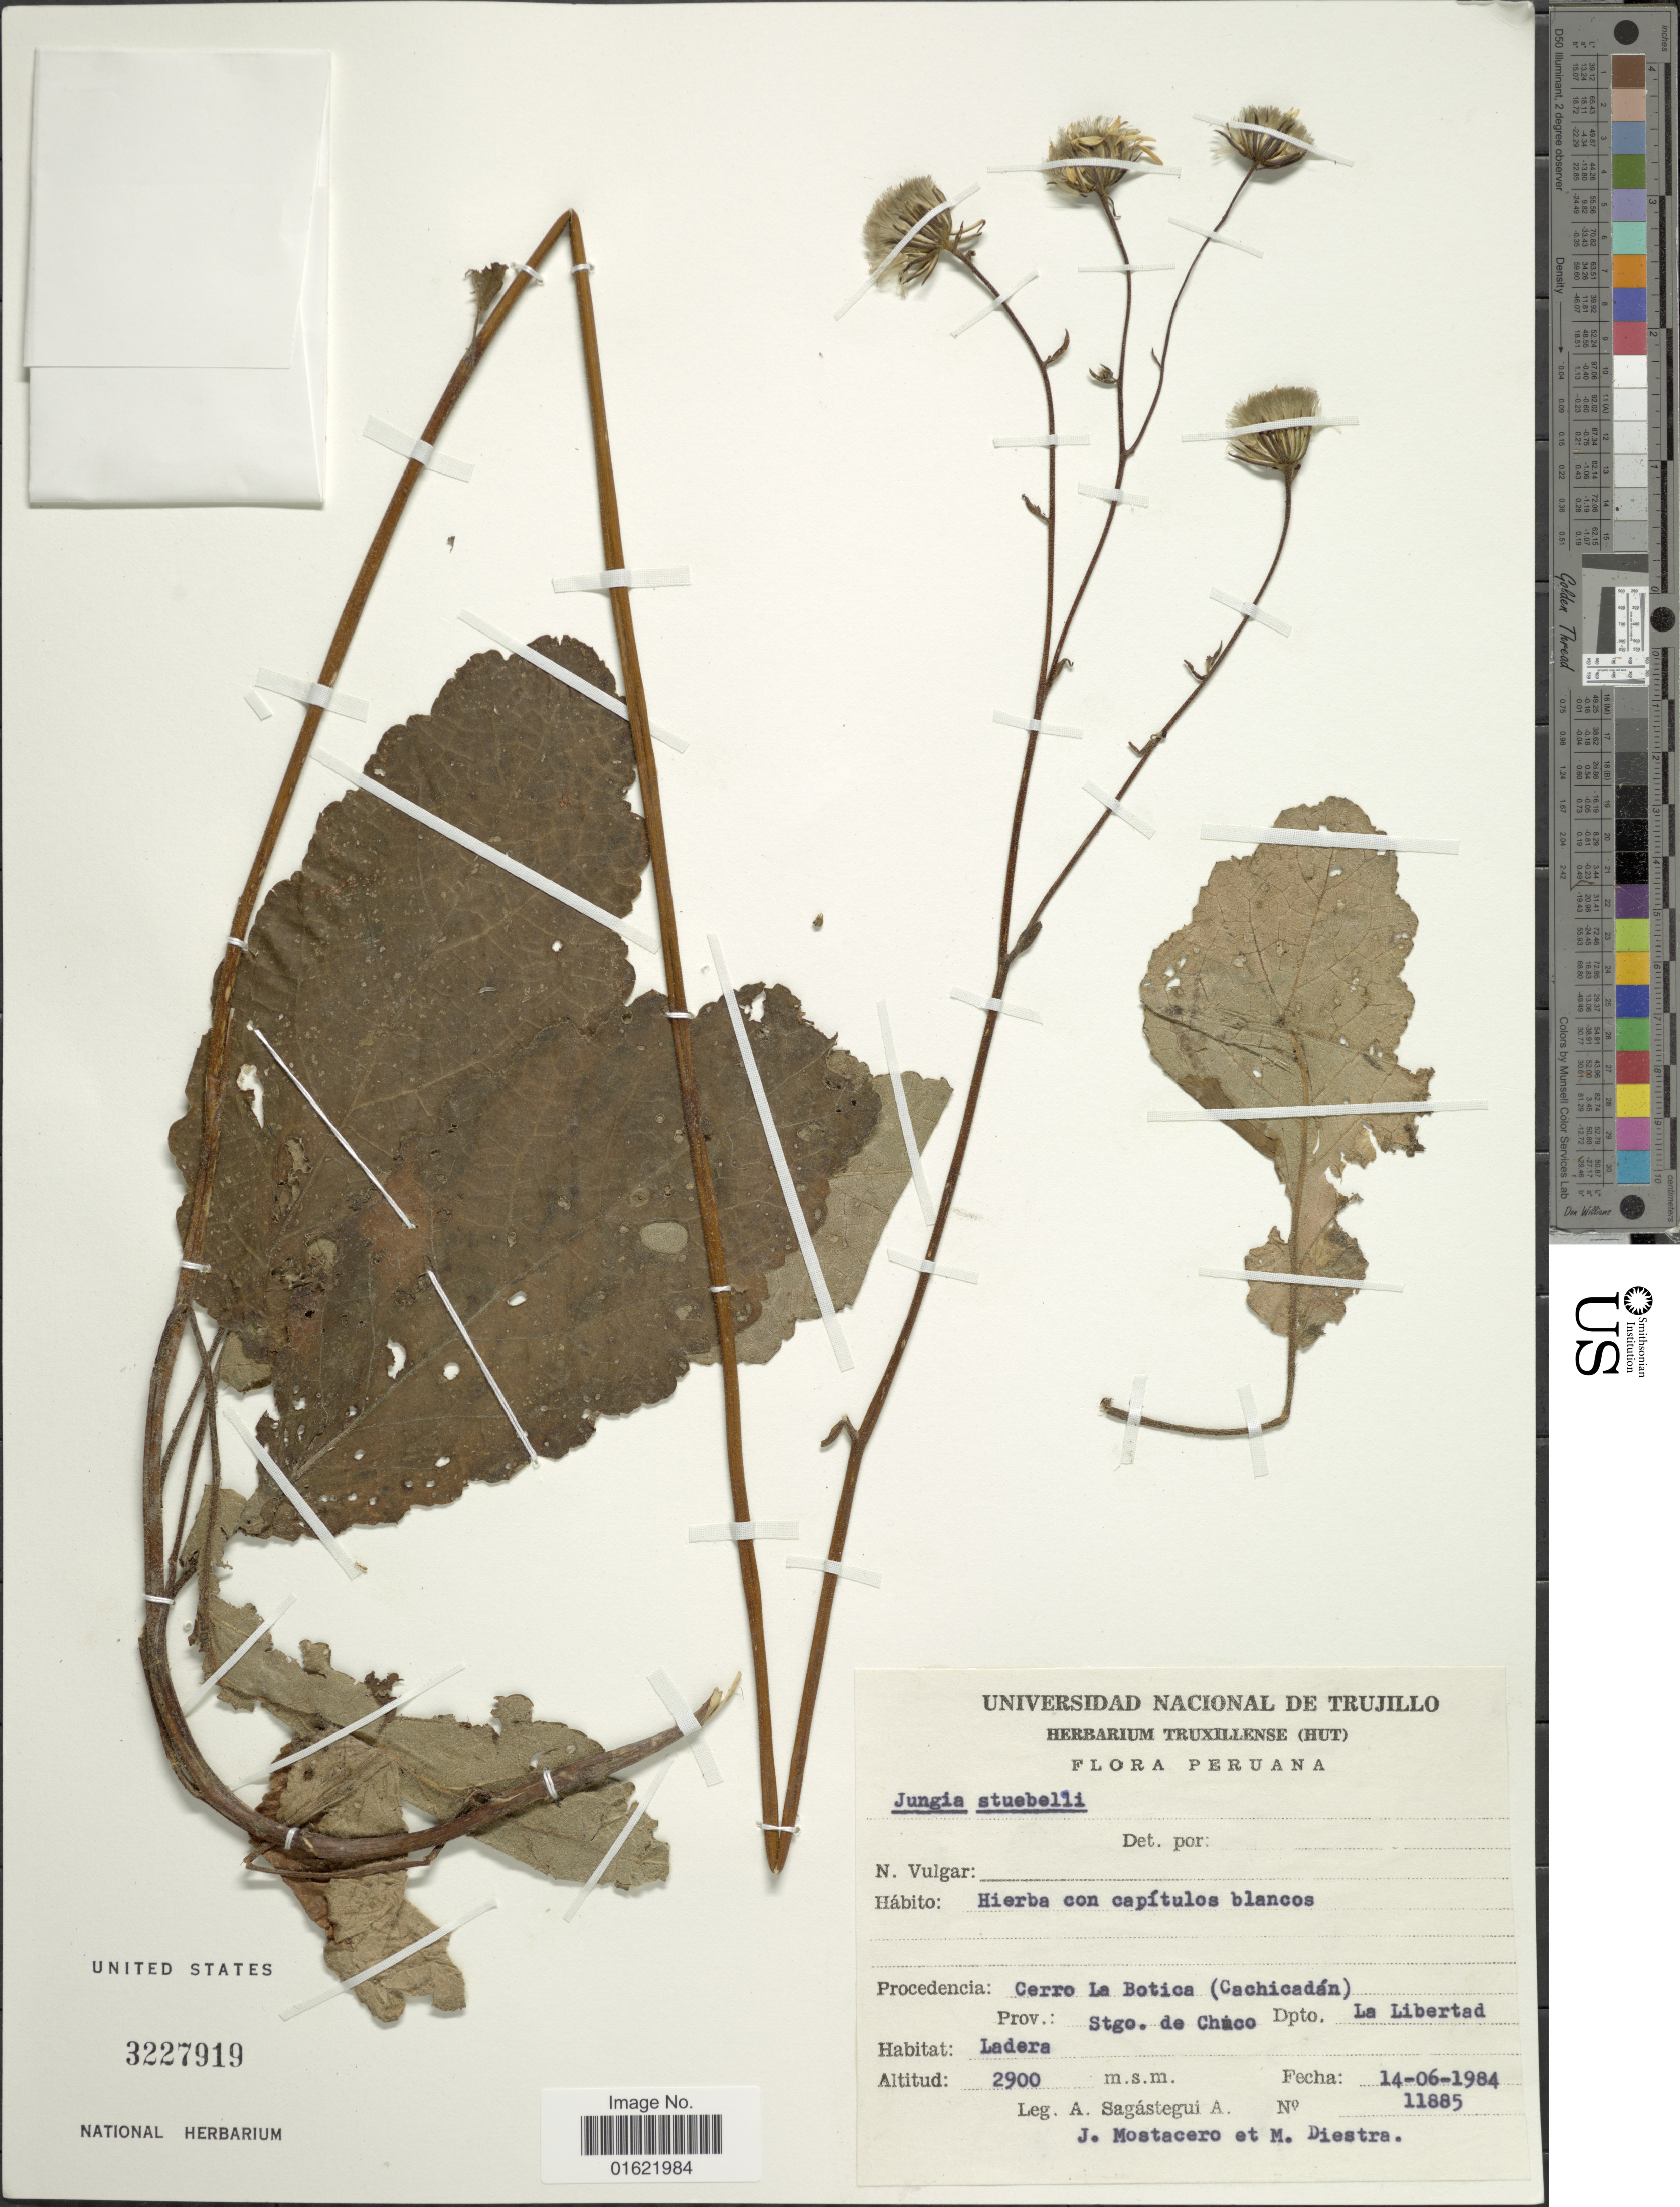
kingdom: Plantae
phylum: Tracheophyta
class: Magnoliopsida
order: Asterales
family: Asteraceae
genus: Jungia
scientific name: Jungia stuebelli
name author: (Hieron.) Crisci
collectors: A. Sagástegui A., J. Mostacero & M. Diestra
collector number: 11885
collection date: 1984-06-14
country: Peru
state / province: La Libertad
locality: Cerro La Botica ( Cachicadan). Prov. Stgo. de Chuco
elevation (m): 2900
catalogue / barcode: US 3227919